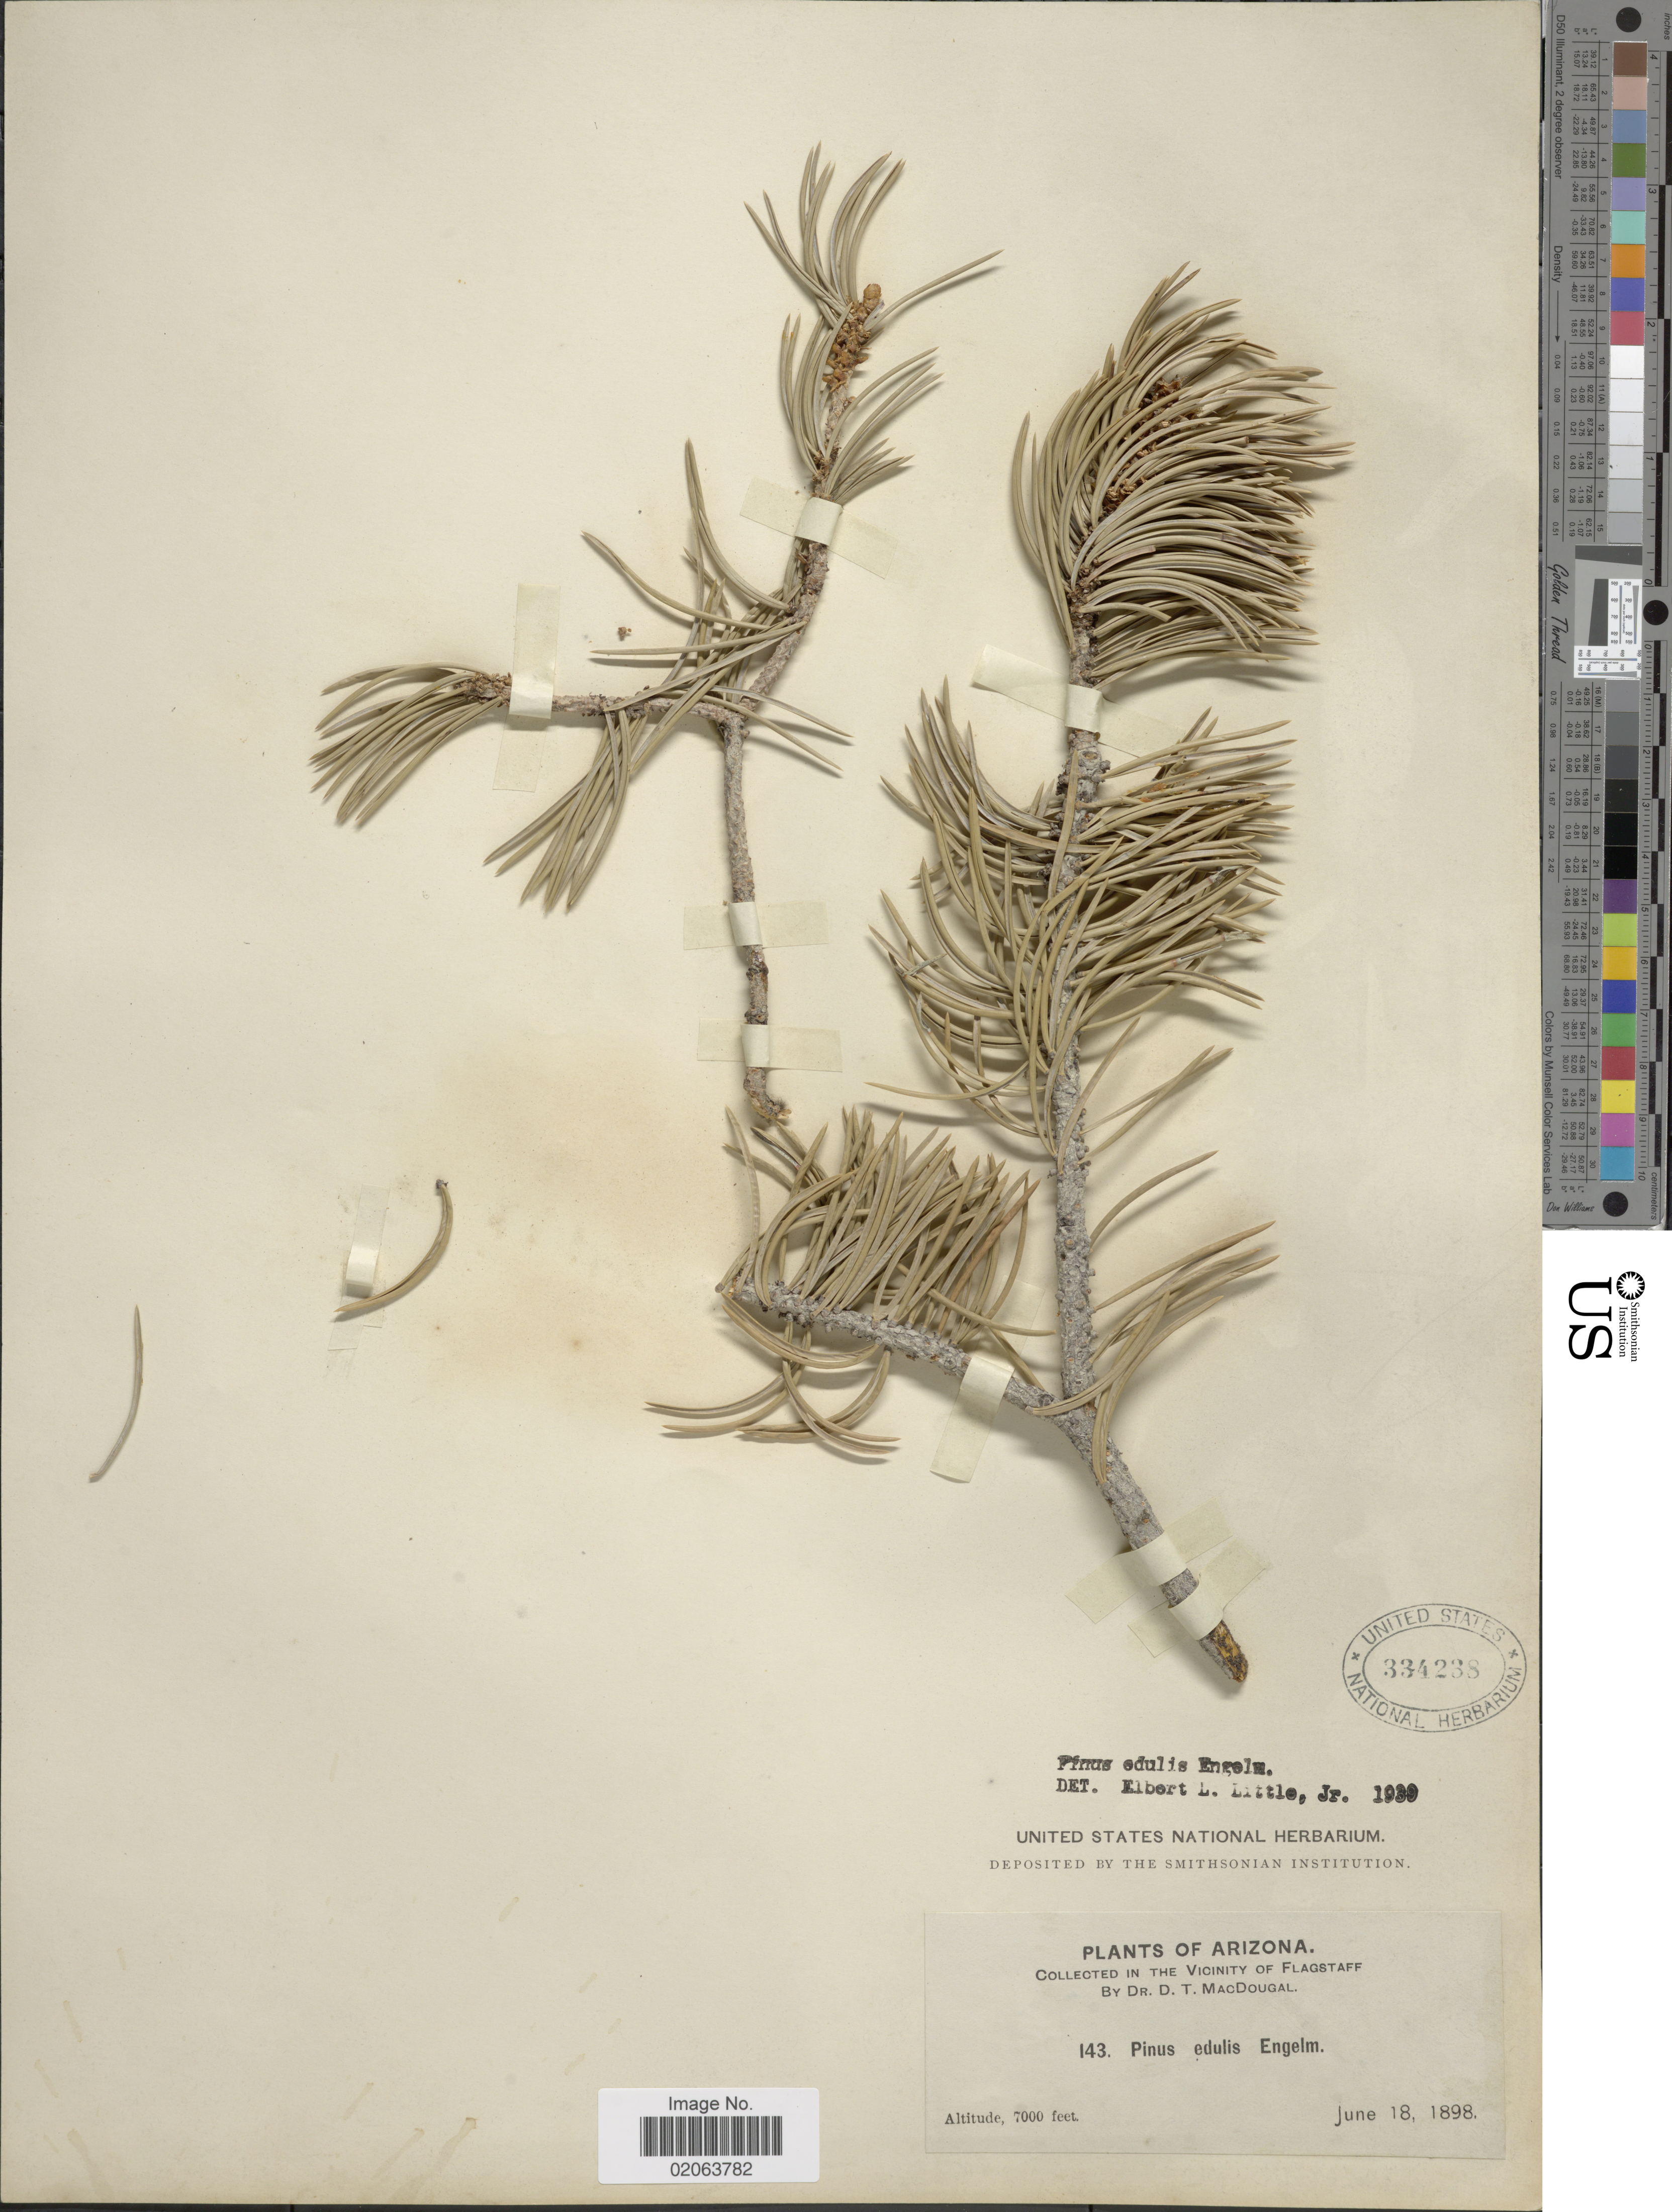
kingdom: Plantae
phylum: Tracheophyta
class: Pinopsida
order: Pinales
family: Pinaceae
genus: Pinus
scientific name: Pinus edulis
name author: Engelm.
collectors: D. T. MacDougal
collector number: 143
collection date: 1898-06-18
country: United States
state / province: Arizona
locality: The vicinity of Flagstaff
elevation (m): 2134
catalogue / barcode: US 334238